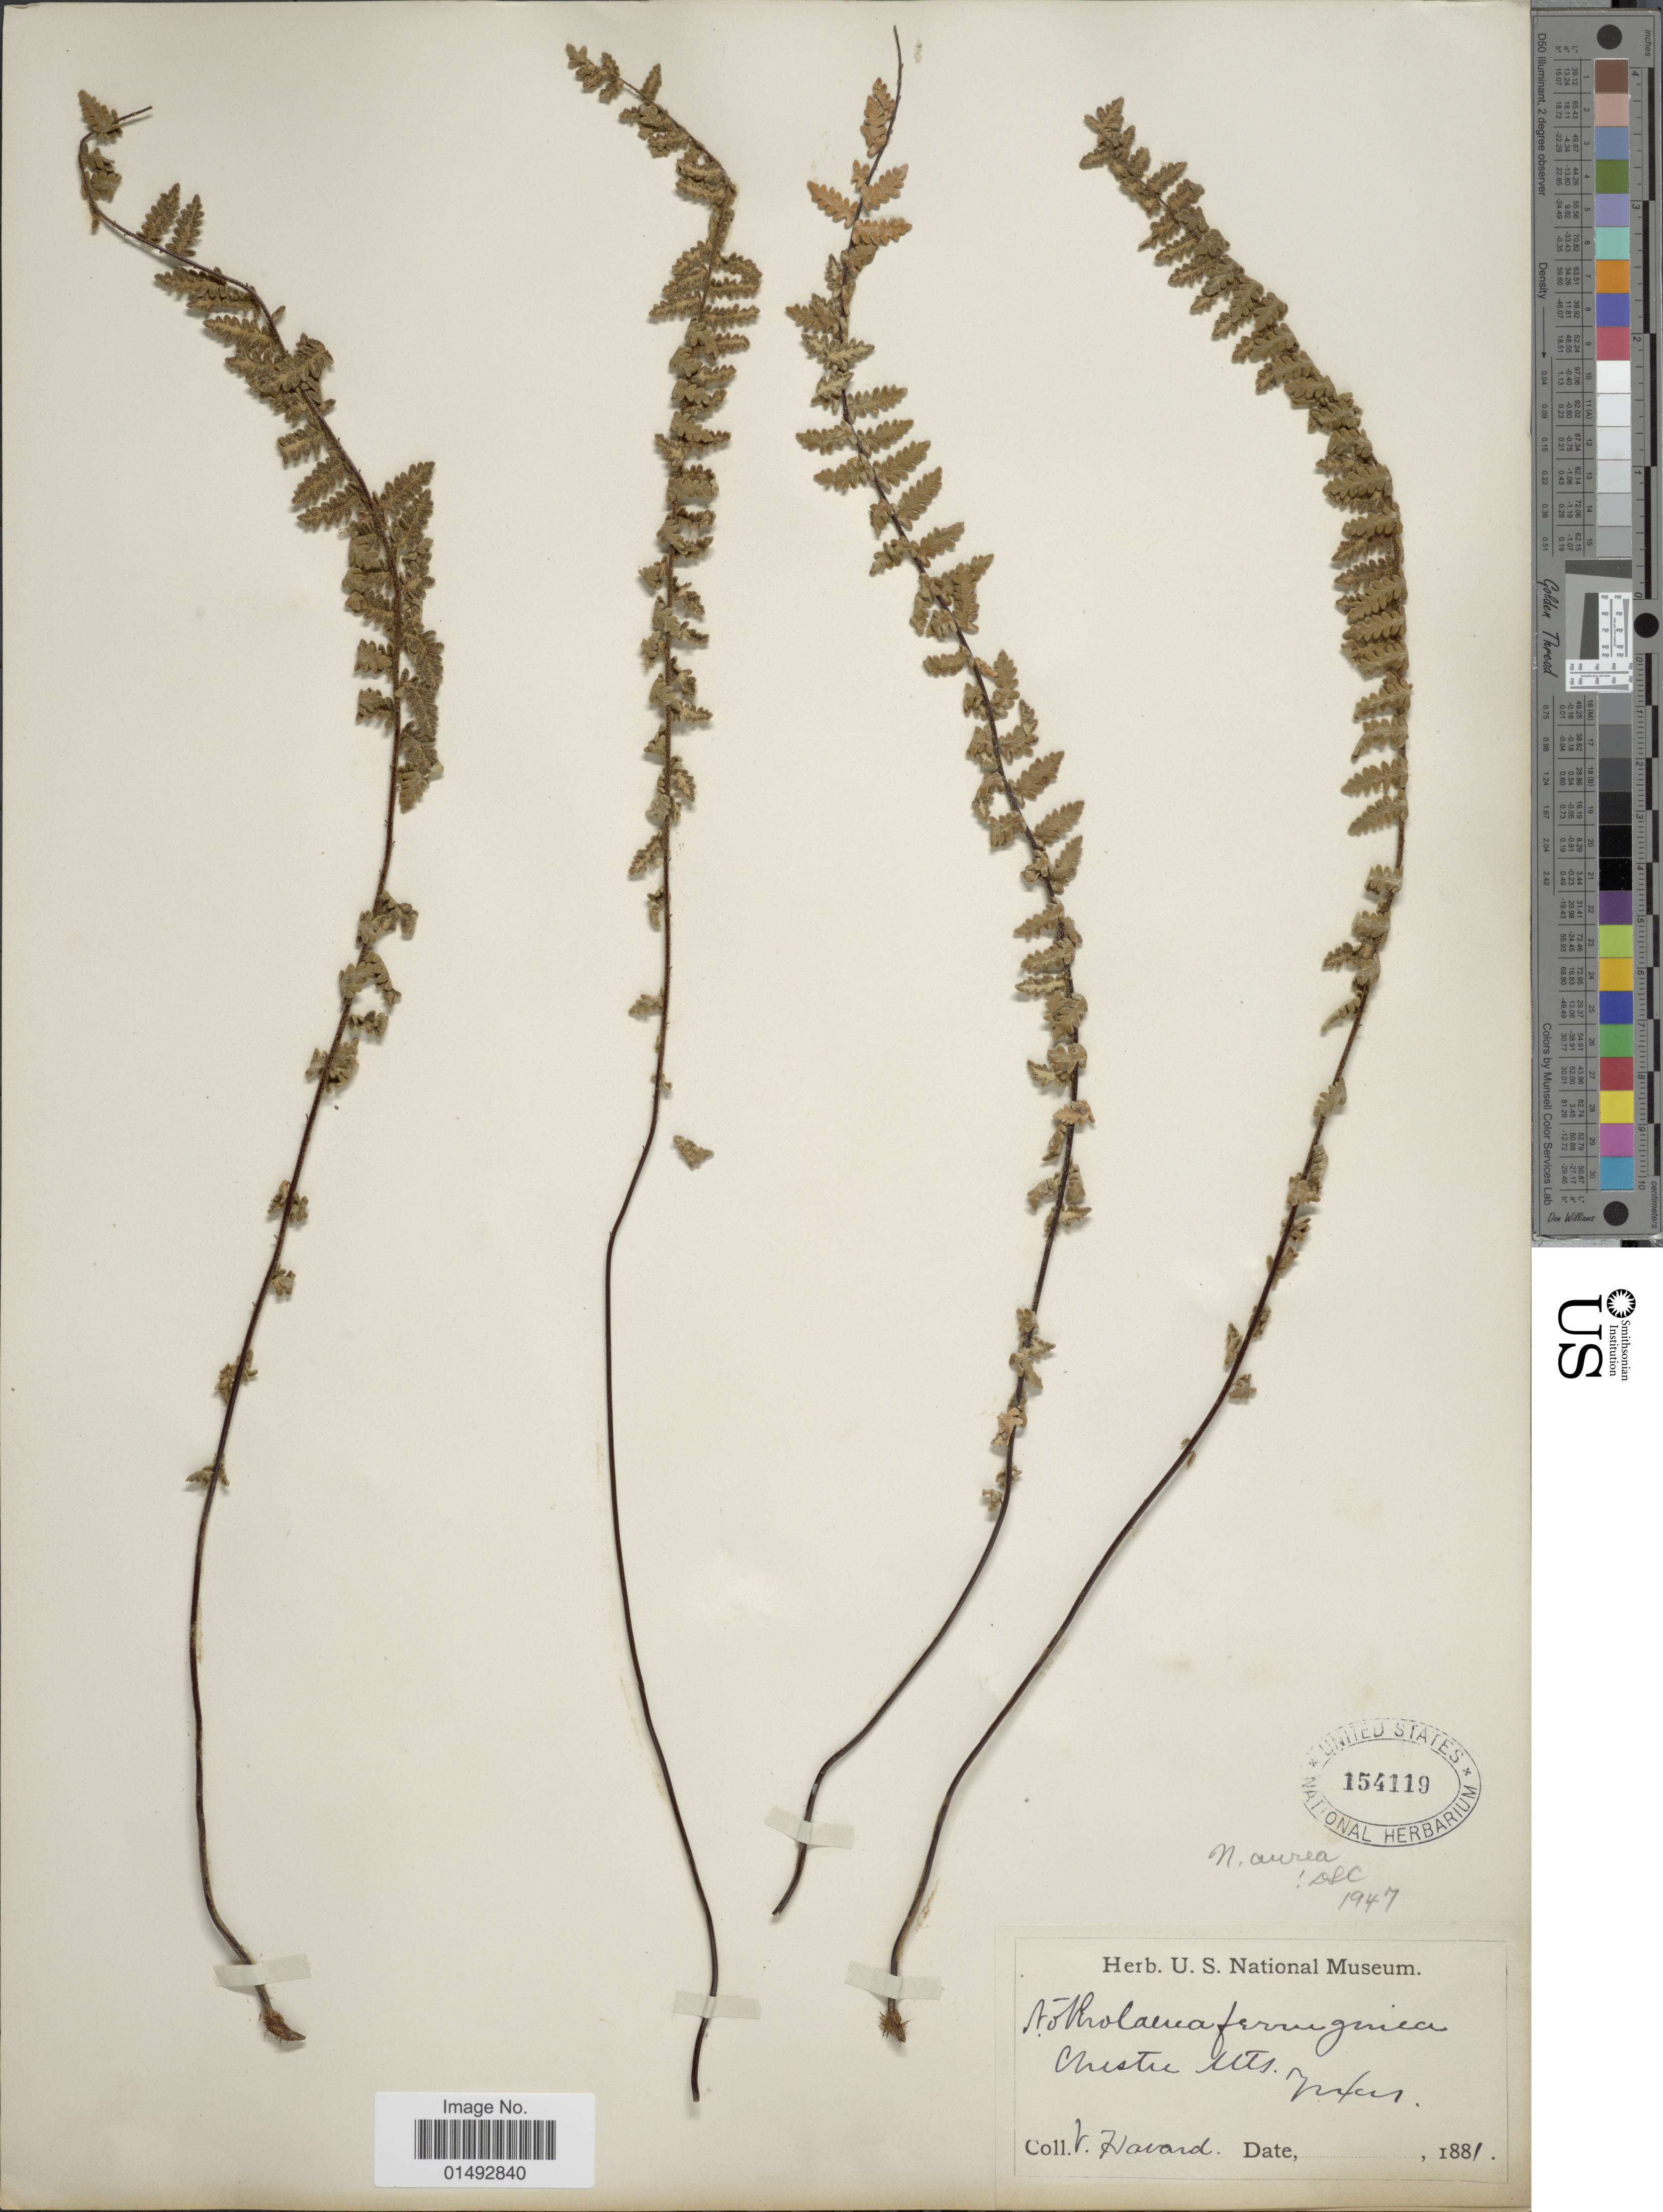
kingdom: Plantae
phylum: Tracheophyta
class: Polypodiopsida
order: Polypodiales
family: Pteridaceae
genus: Myriopteris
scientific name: Myriopteris aurea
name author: (Poir.) Grusz & Windham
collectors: V. Havard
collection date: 1881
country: United States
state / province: Texas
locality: Chistre Mts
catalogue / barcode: US 154119